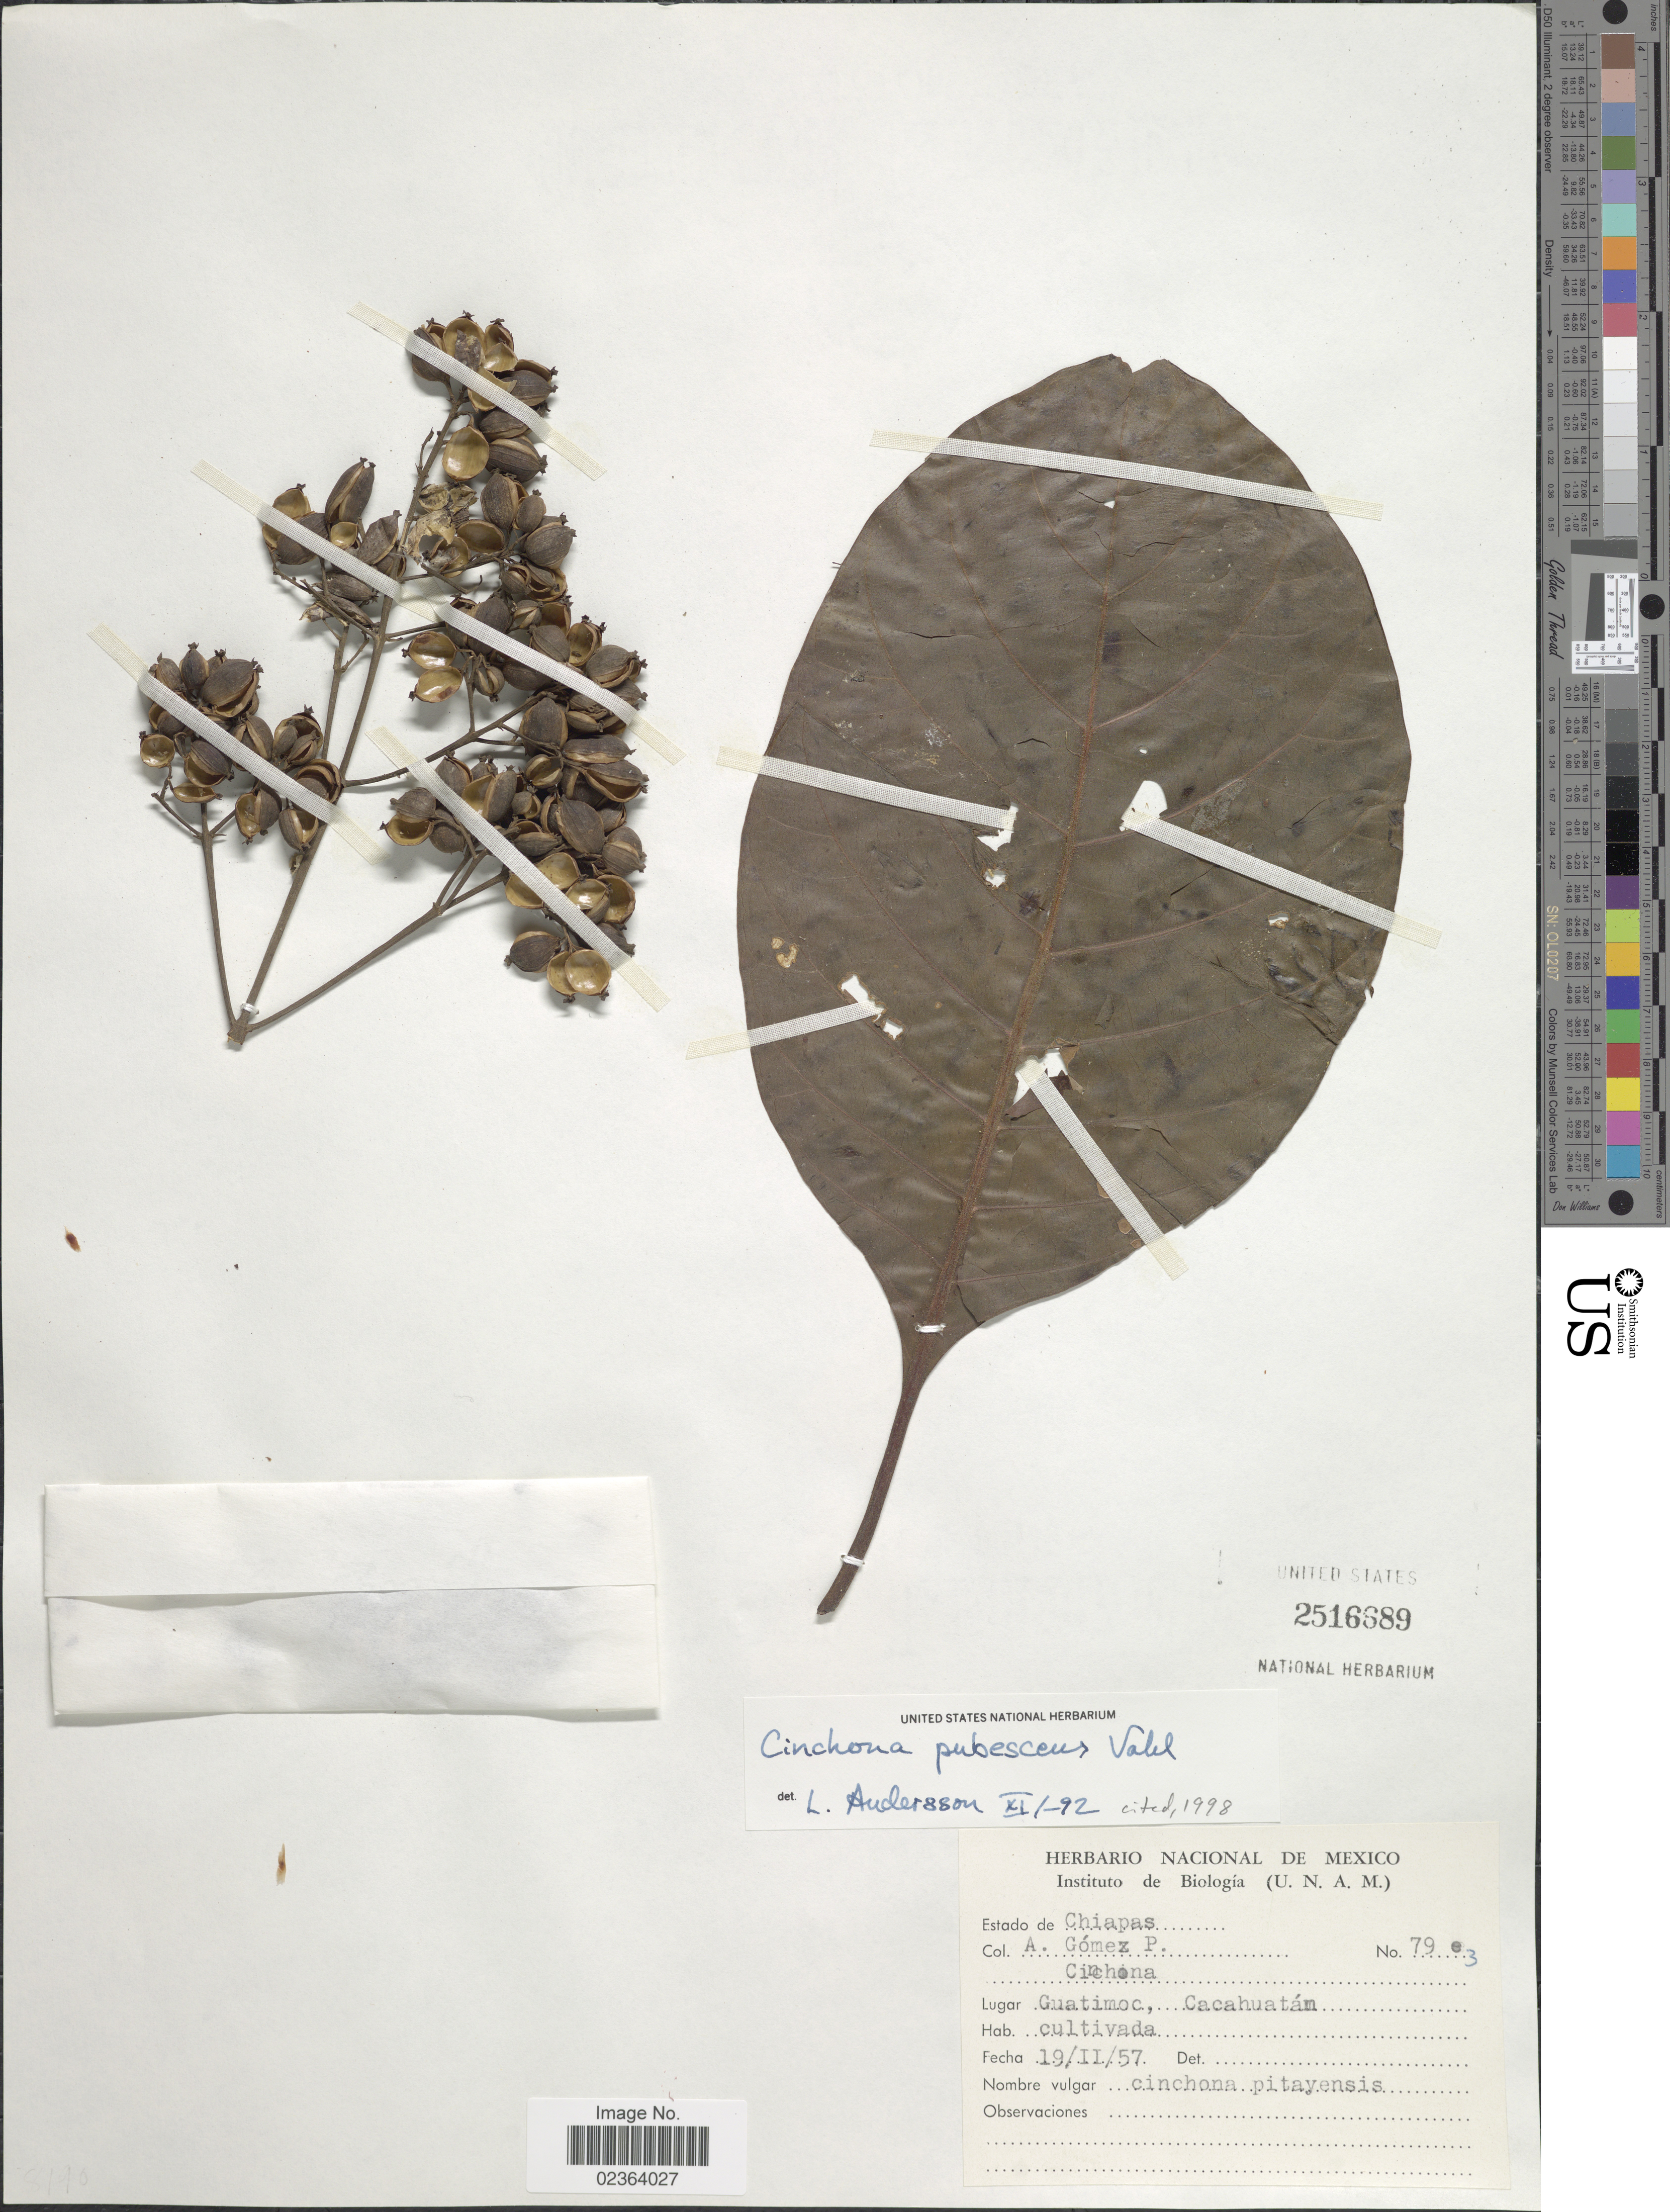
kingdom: Plantae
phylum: Tracheophyta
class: Magnoliopsida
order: Gentianales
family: Rubiaceae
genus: Cinchona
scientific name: Cinchona pubescens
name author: Vahl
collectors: A. Gómez Pompa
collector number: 79e3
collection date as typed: Transcribed d/m/y: 19/2/57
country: Mexico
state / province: Chiapas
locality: Estado de Chiapas, Cinchona, Guatimoc, Cacahuatam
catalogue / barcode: US 2516689